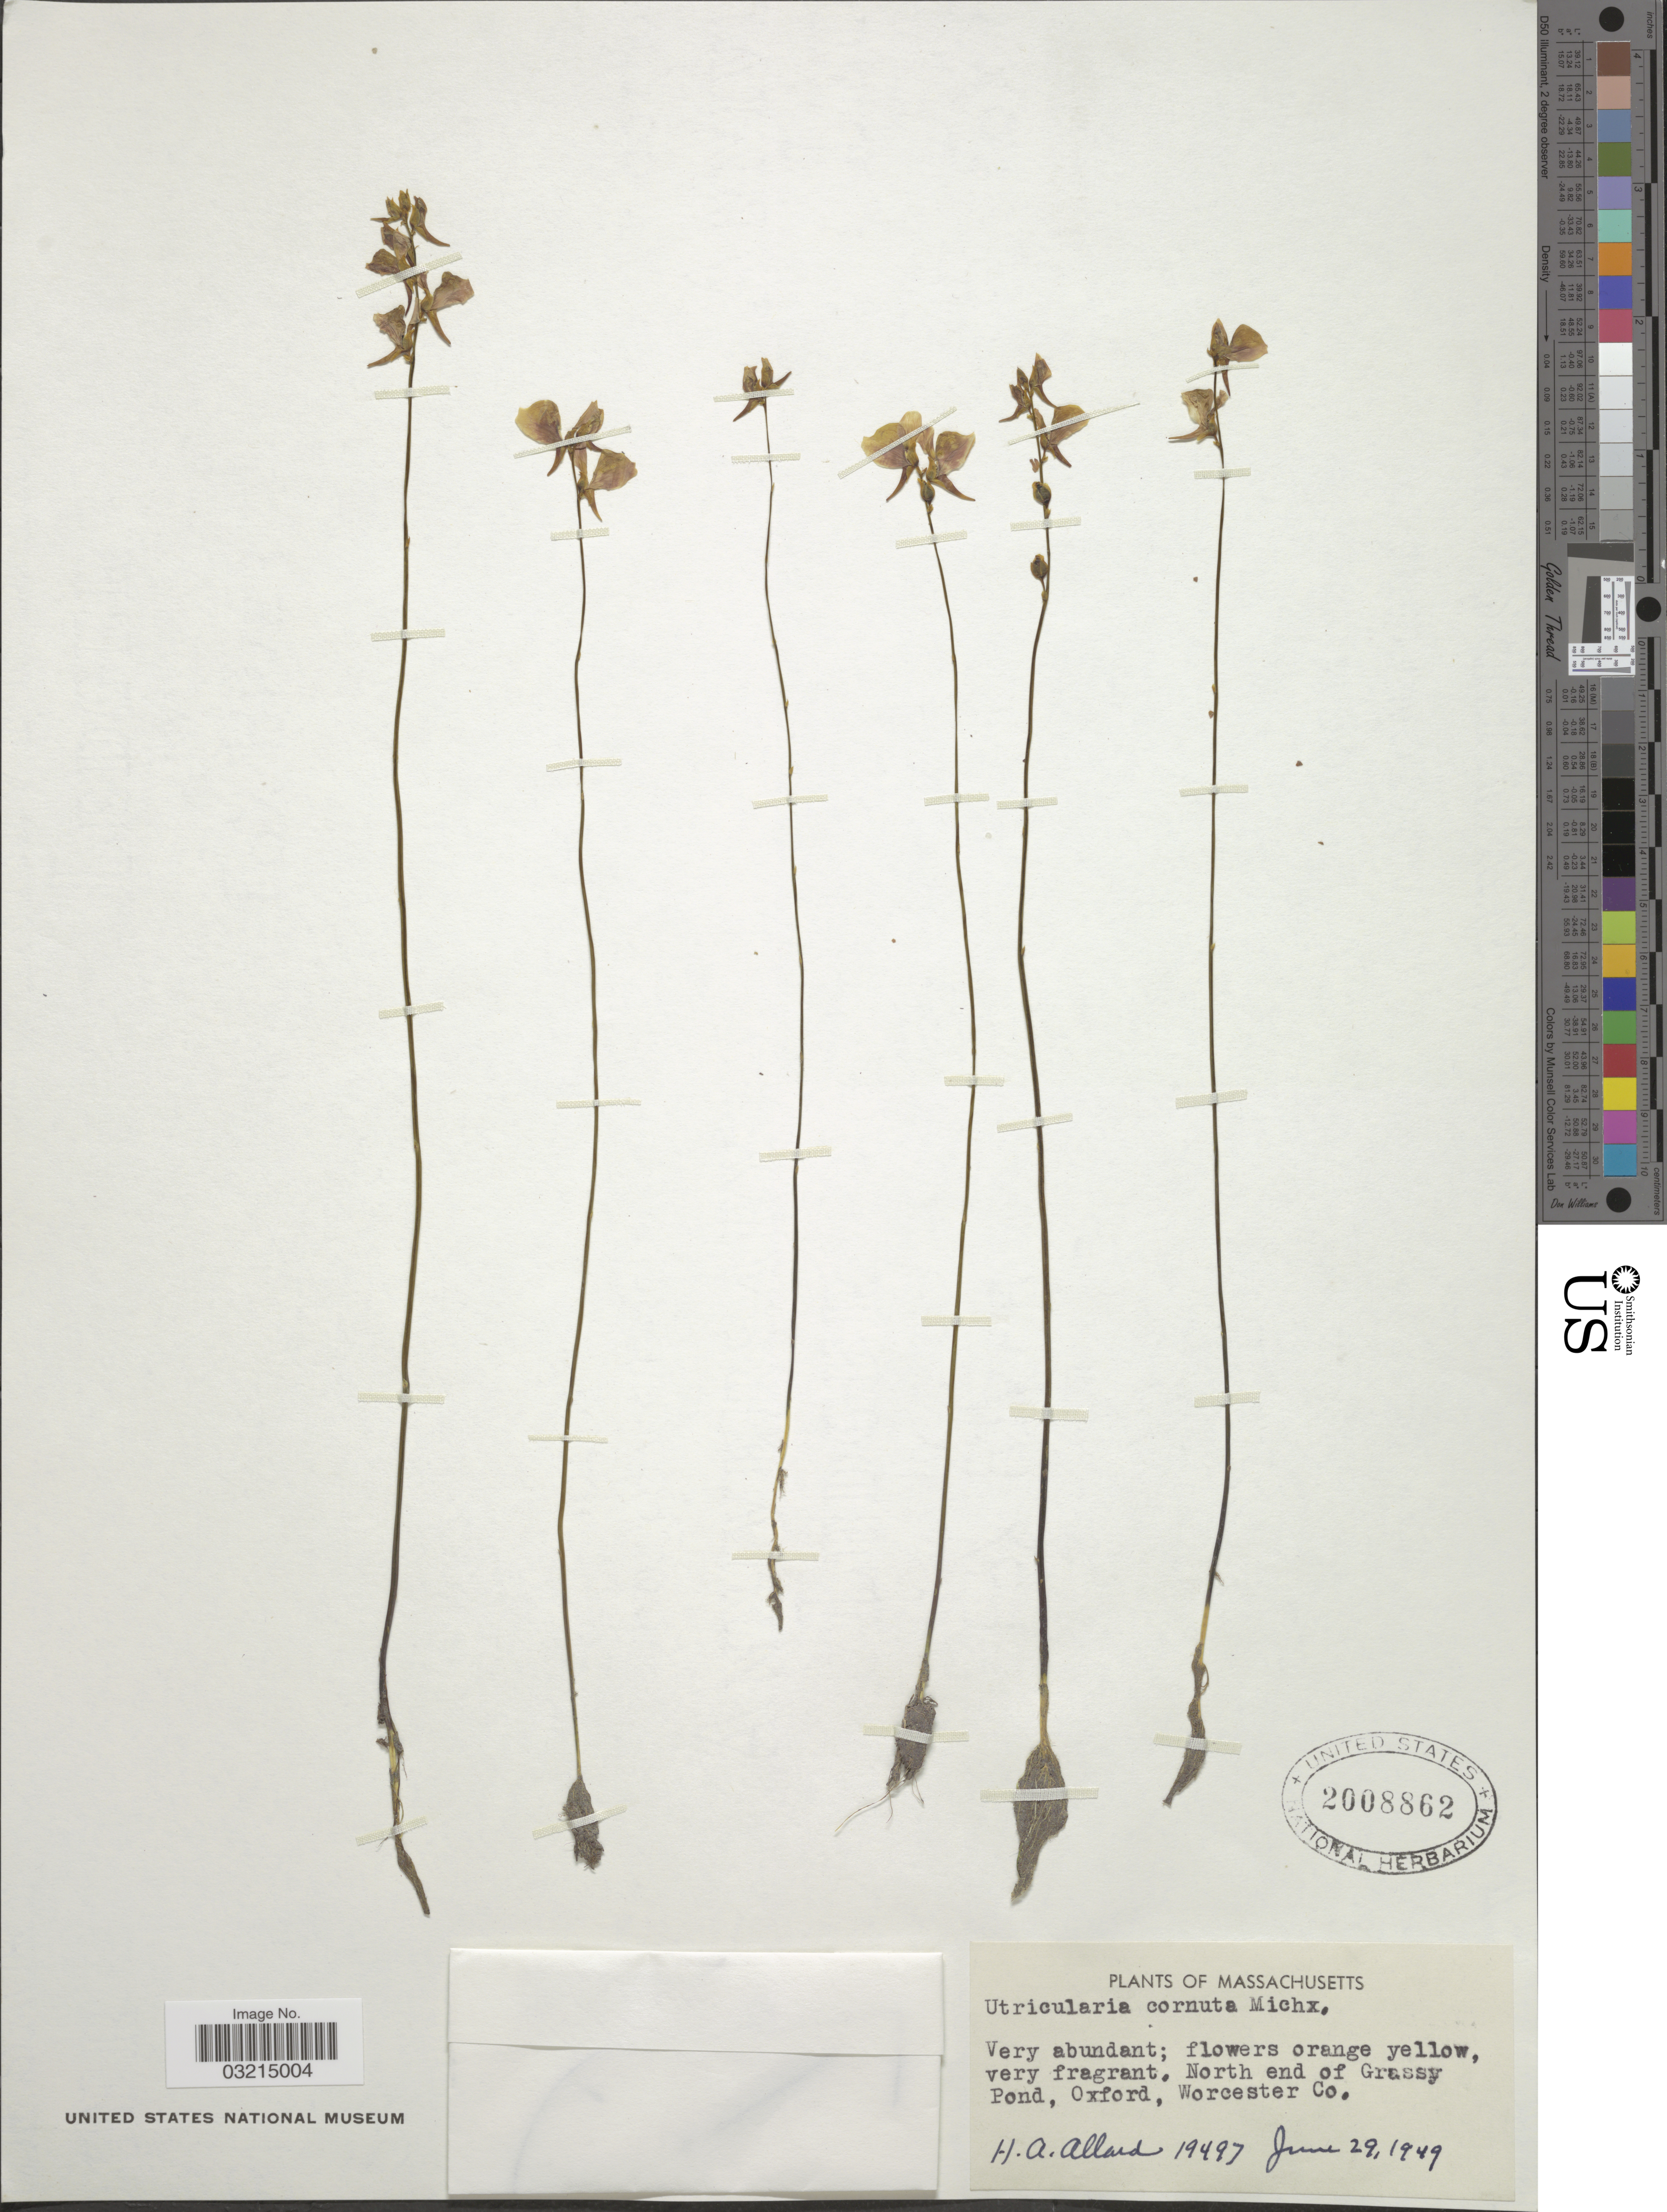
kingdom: Plantae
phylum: Tracheophyta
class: Magnoliopsida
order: Lamiales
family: Lentibulariaceae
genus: Utricularia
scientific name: Utricularia cornuta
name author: Michx.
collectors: H. A. Allard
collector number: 19497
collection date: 1949-06-29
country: United States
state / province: Massachusetts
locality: North end of Grassy Pond, Oxford, Worcester Co.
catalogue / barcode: US 2008862